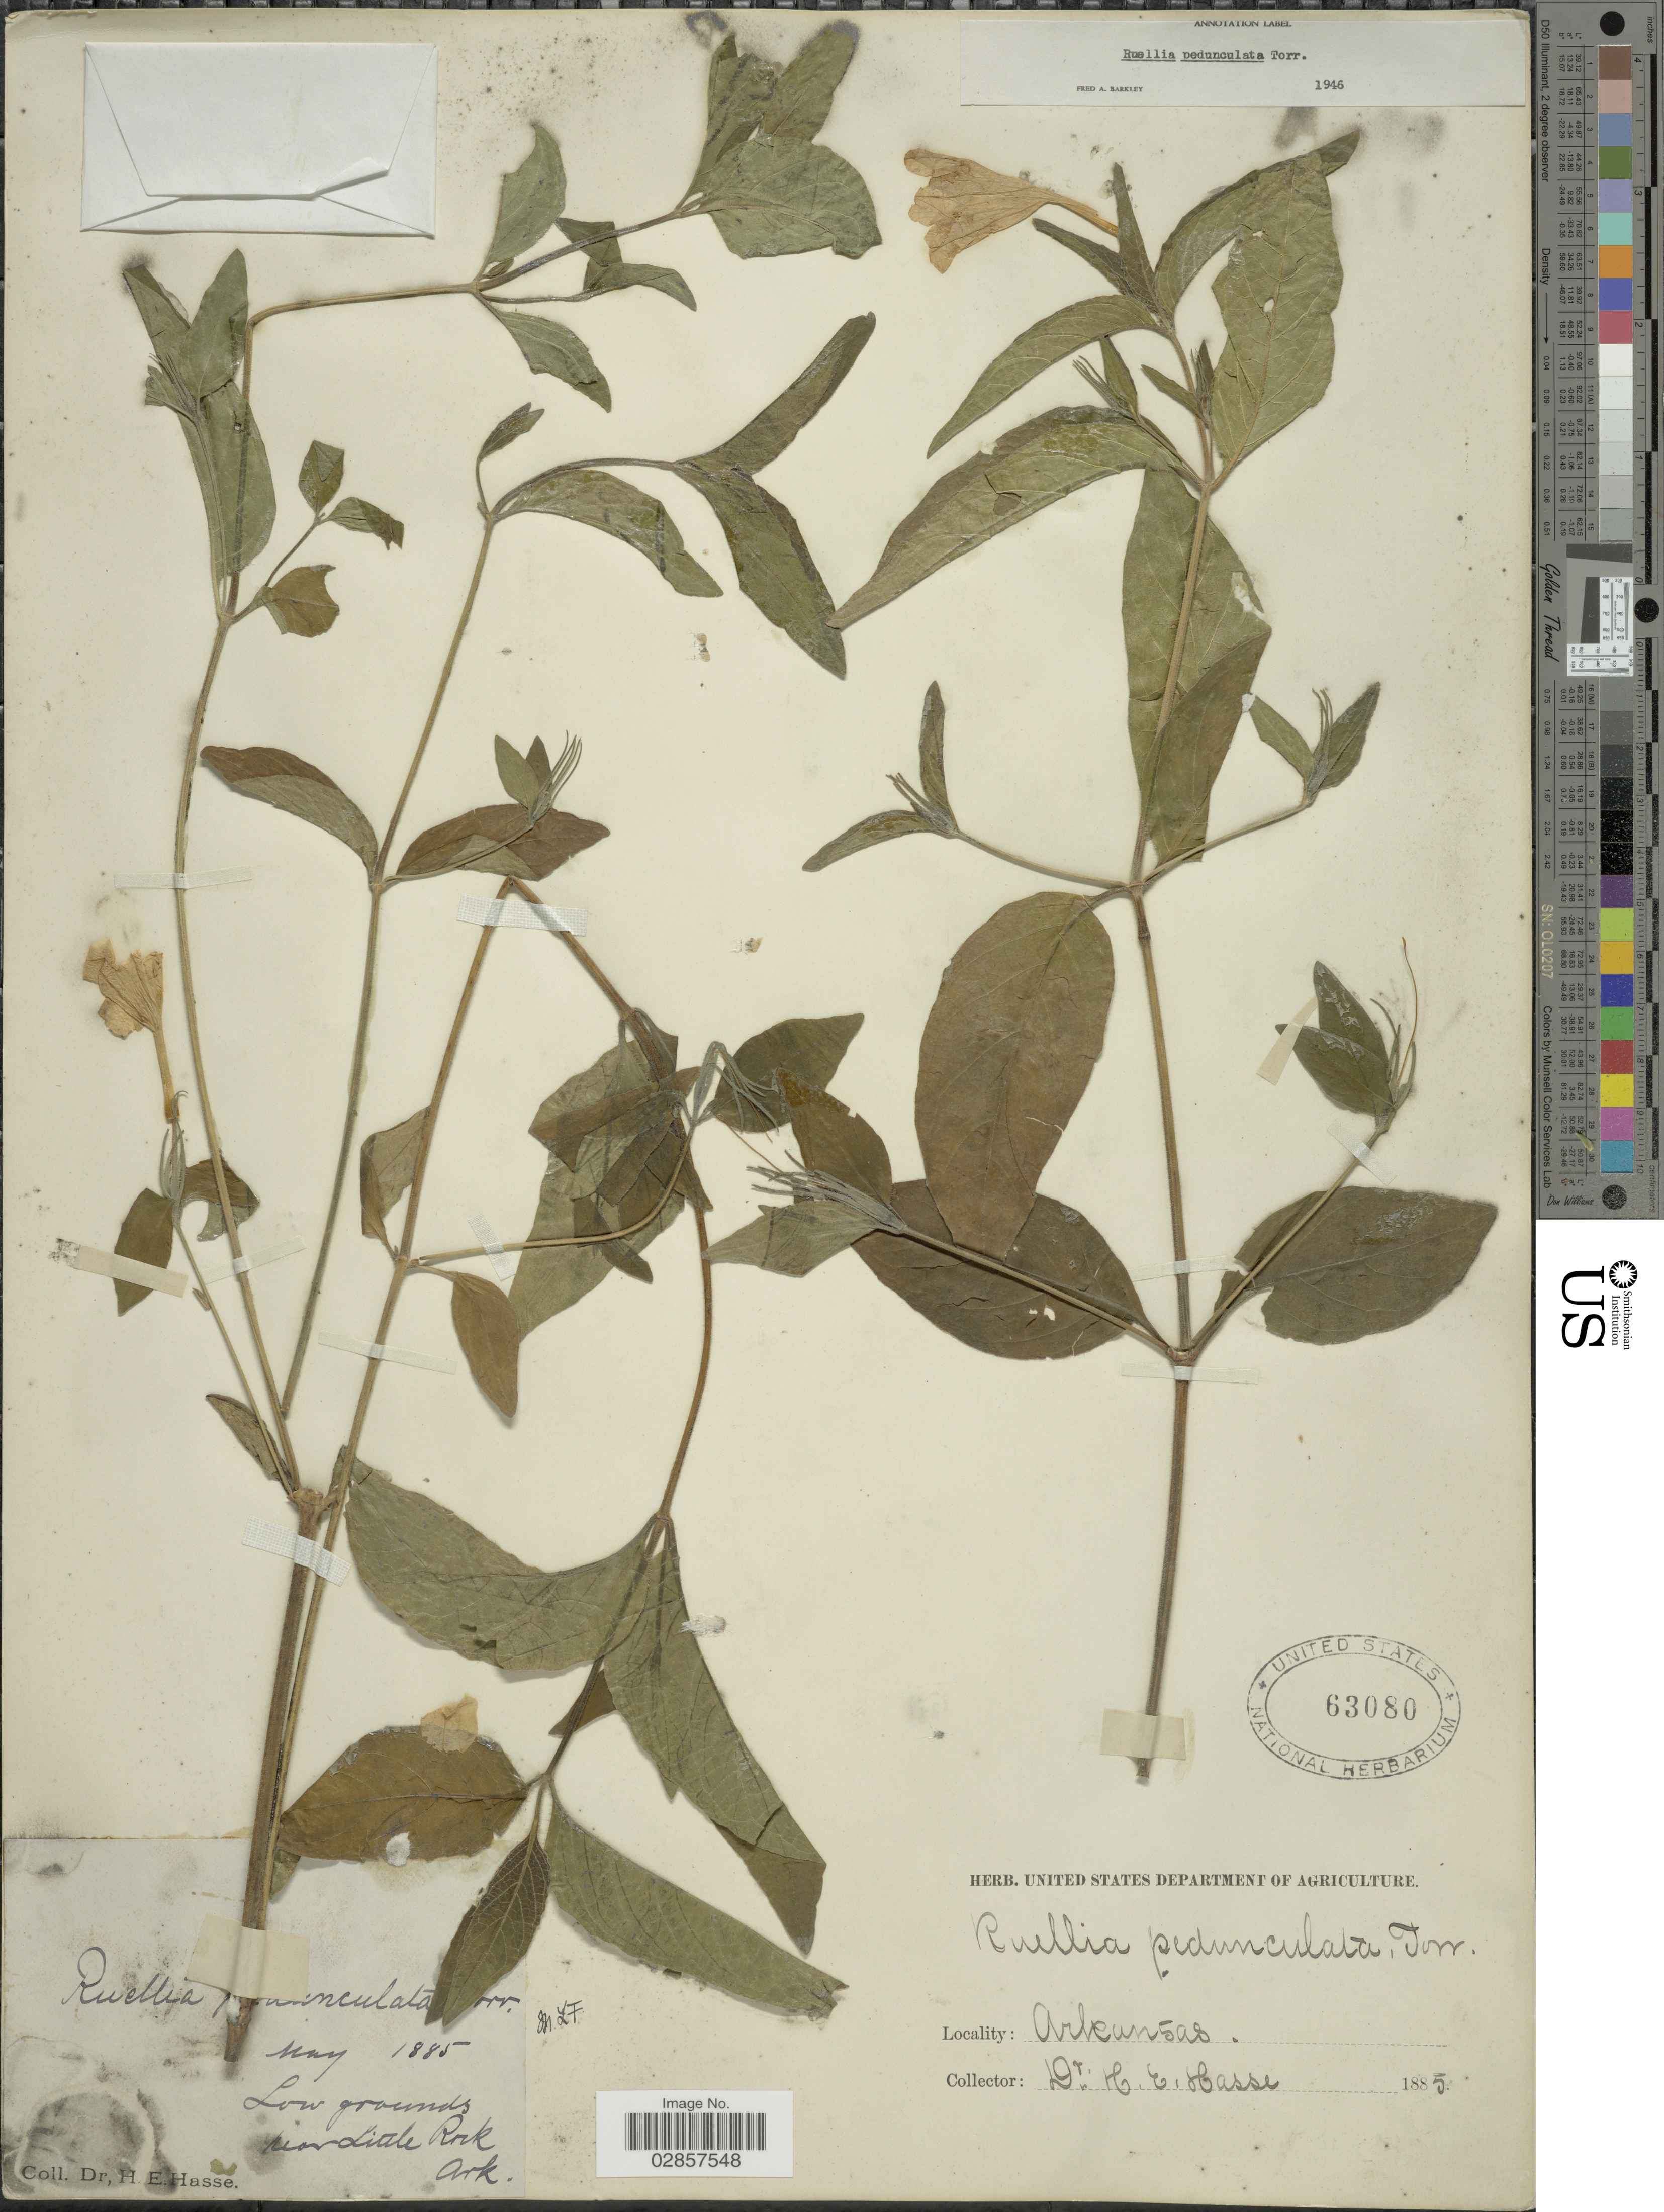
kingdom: Plantae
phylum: Tracheophyta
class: Magnoliopsida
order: Lamiales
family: Acanthaceae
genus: Ruellia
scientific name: Ruellia pedunculata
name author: Torr. ex A. Gray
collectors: H. E. Hasse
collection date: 1885-05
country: United States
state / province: Arkansas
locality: Low Grounds, near Little Rock Ark.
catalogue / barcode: US 63080